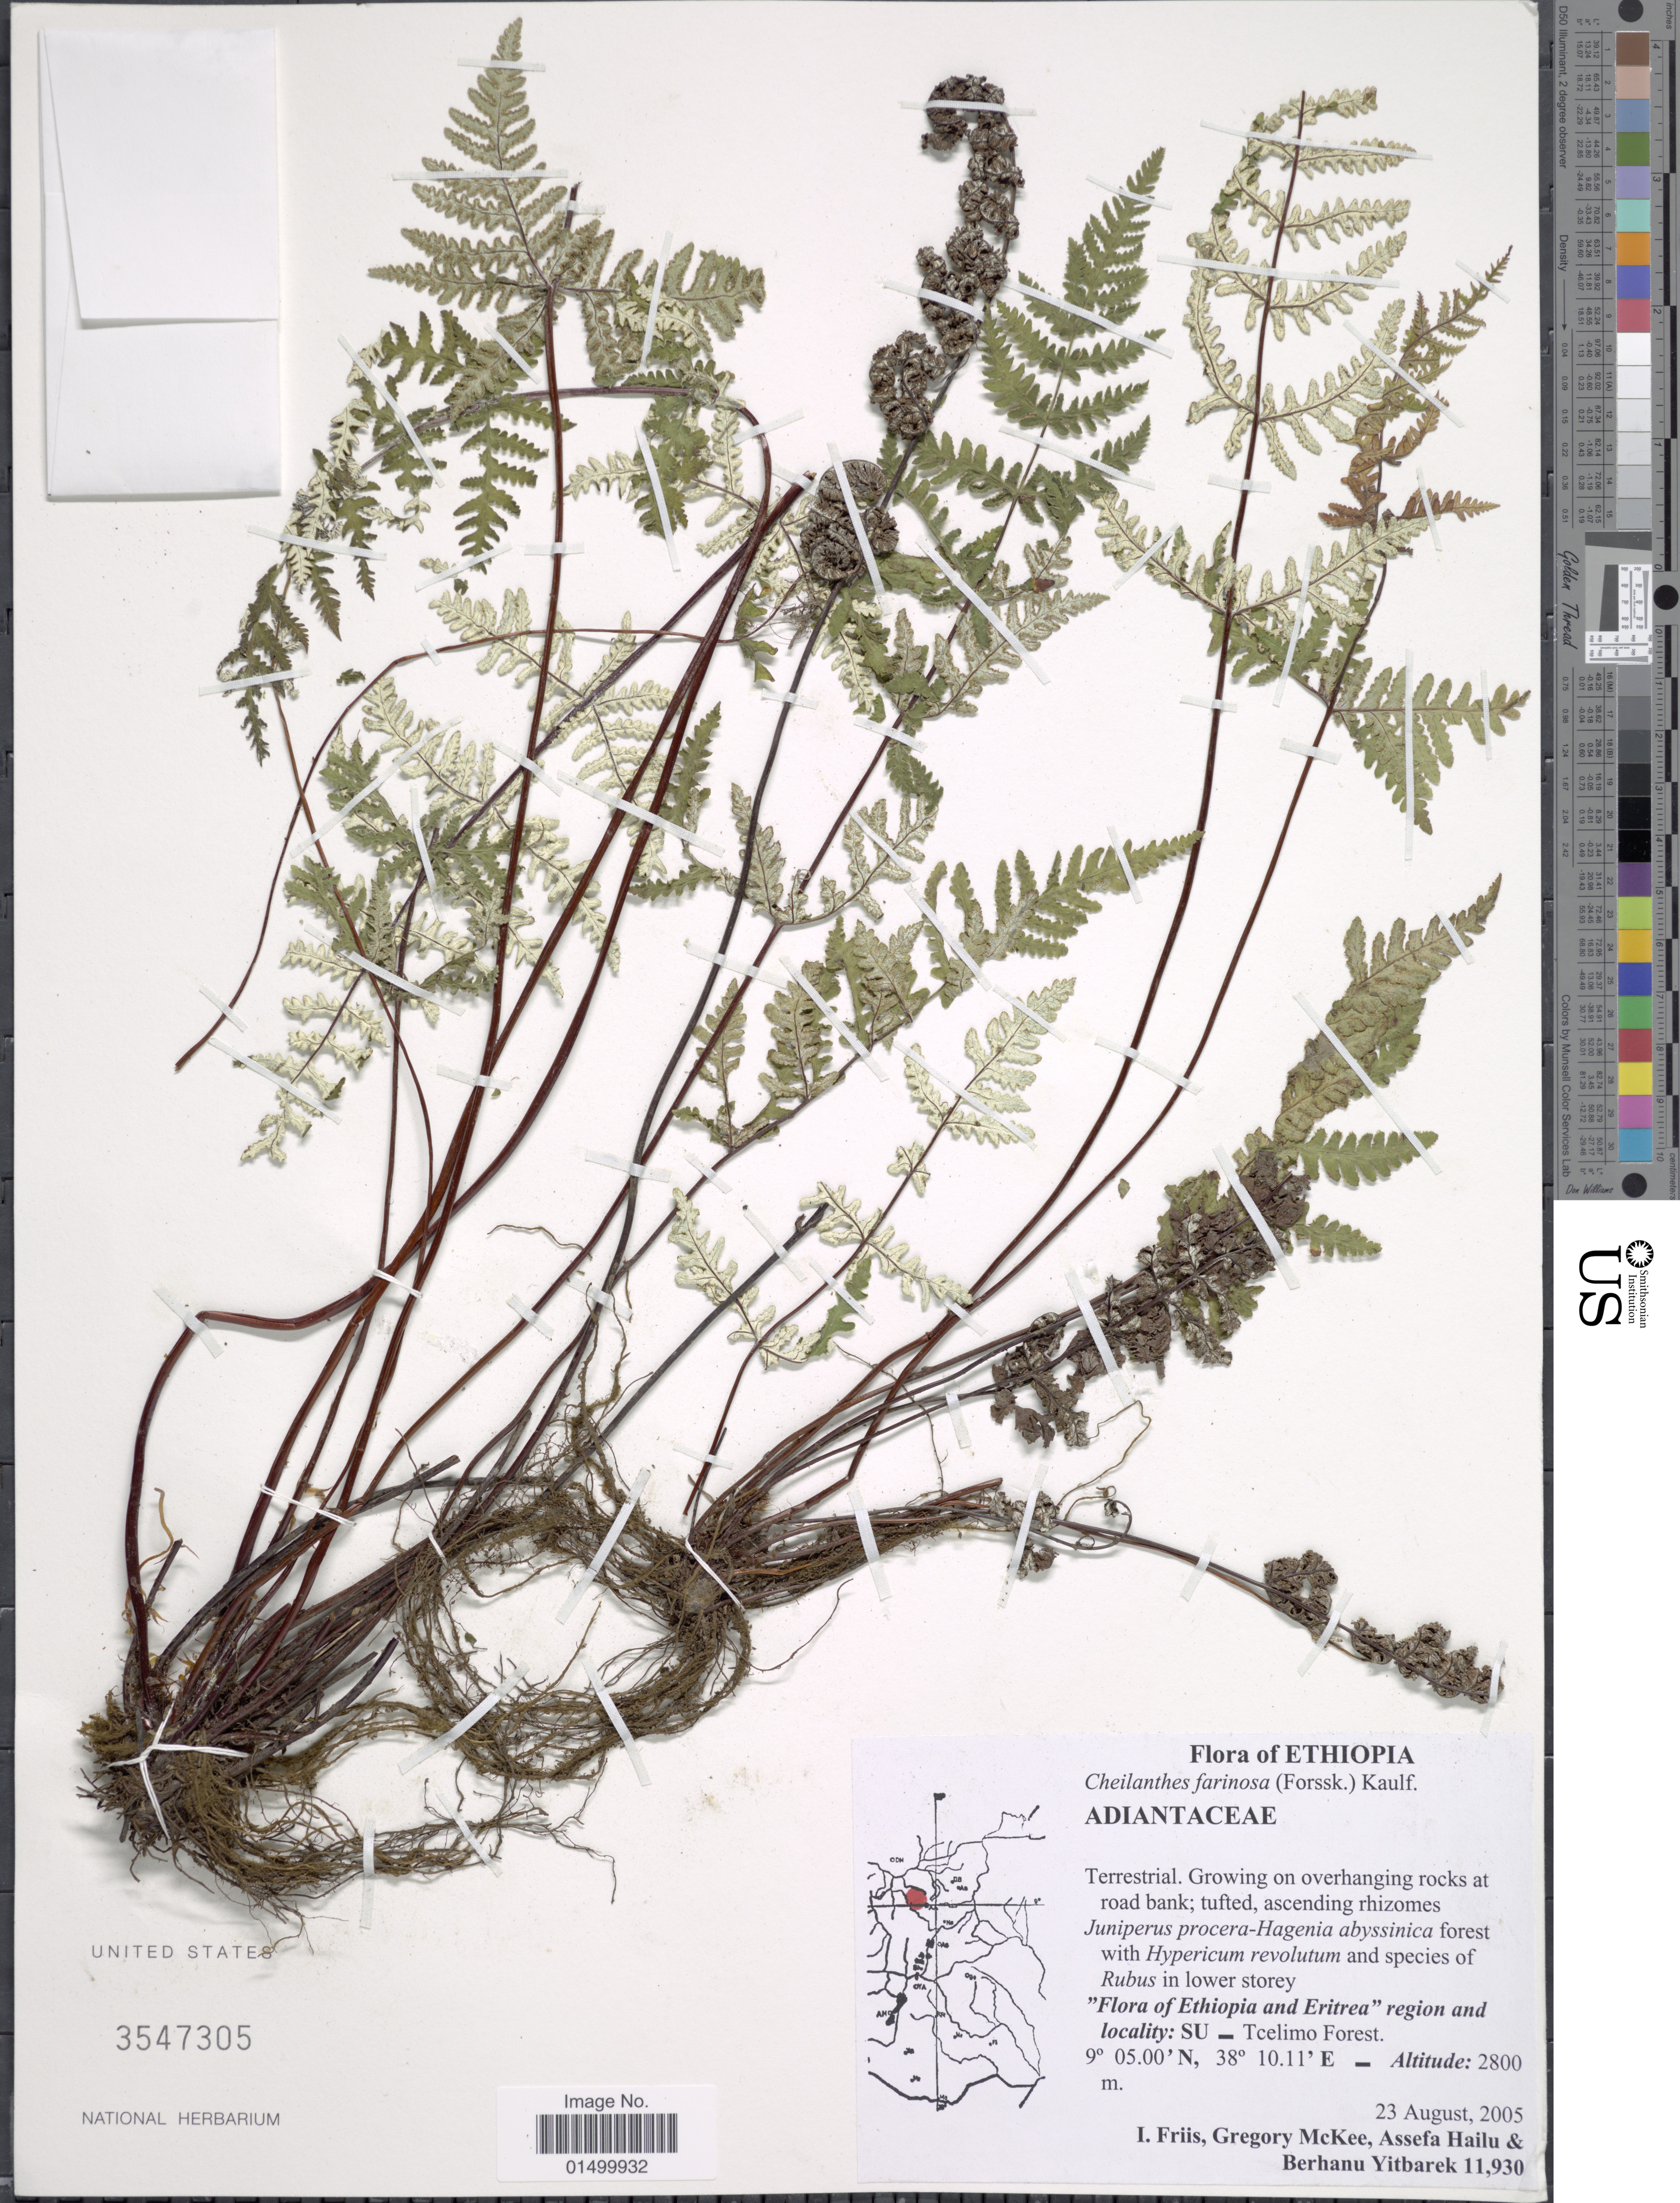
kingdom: Plantae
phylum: Tracheophyta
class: Polypodiopsida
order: Polypodiales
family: Pteridaceae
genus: Cheilanthes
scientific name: Cheilanthes farinosa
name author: (Forssk.) Kaulf.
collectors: I. Friis, G. S. McKee, A. Hailu & B. Yitbarek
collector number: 11930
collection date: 2005-08-23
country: Ethiopia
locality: Ethiopia and Eritrea, SU- Tcelimo Forest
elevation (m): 2800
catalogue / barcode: US 3547305